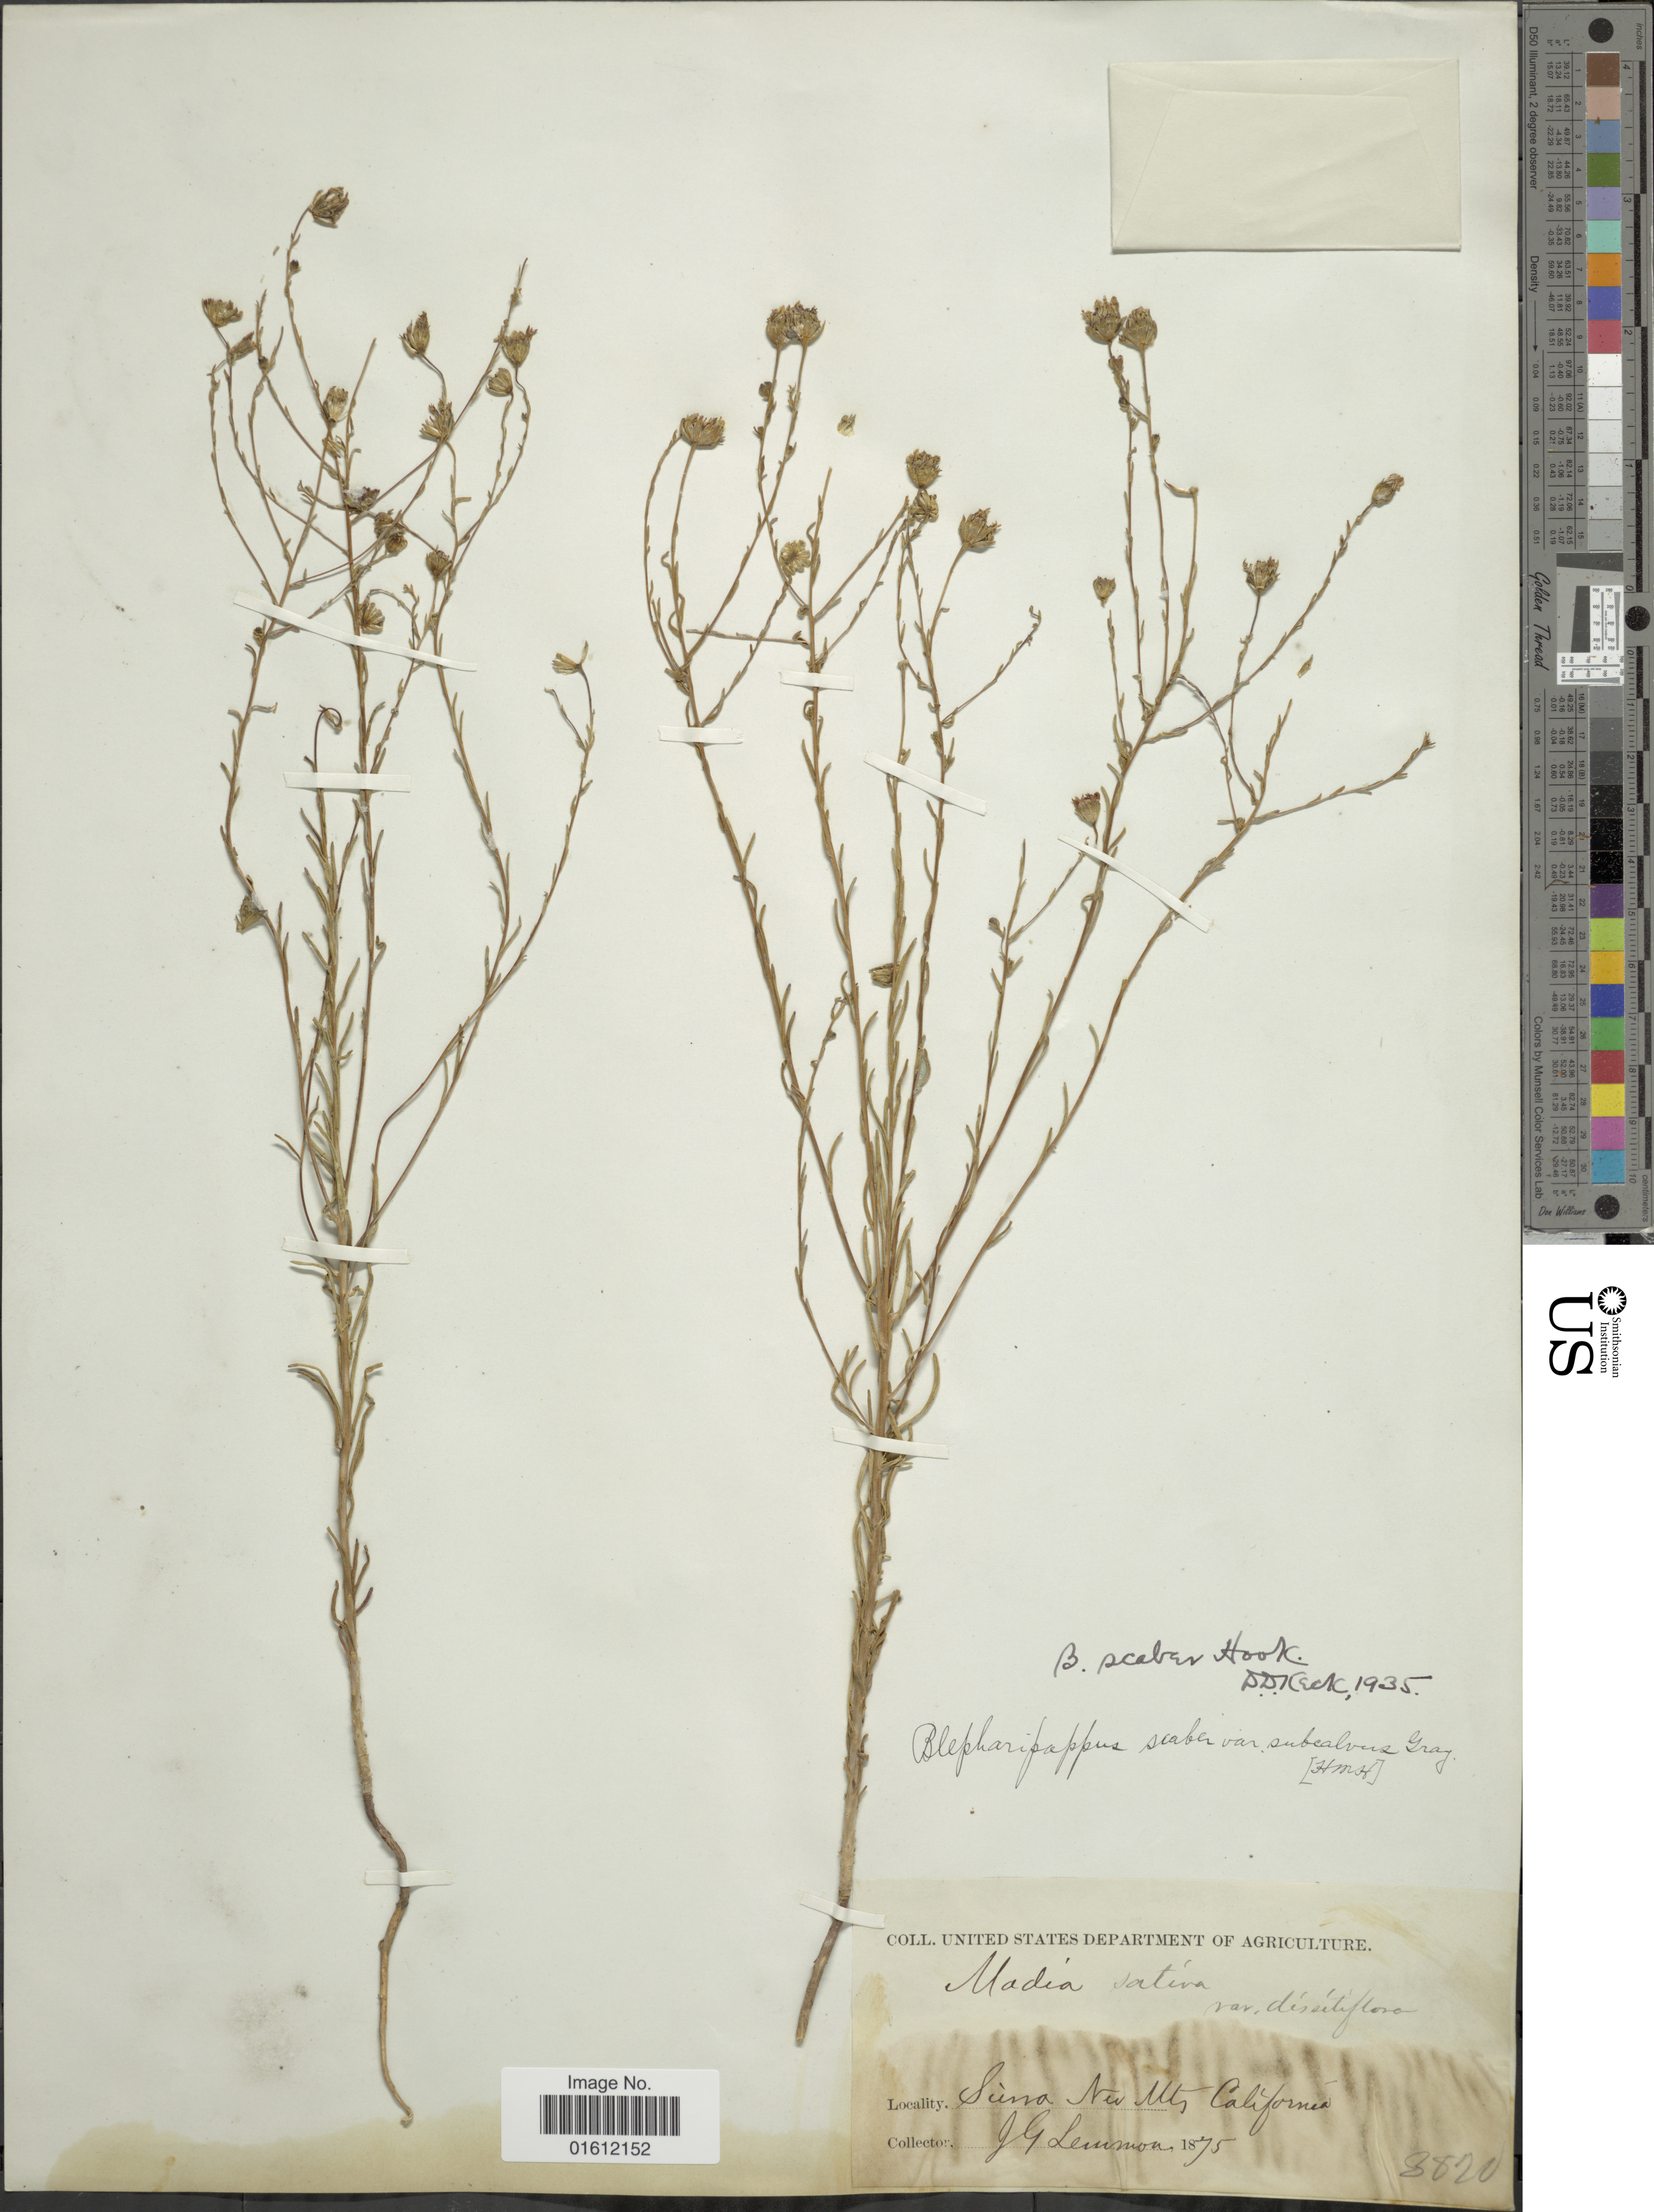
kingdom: Plantae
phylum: Tracheophyta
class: Magnoliopsida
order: Asterales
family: Asteraceae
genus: Blepharipappus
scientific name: Blepharipappus scaber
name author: Hook.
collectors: J. Lemmon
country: United States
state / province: California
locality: Sierra New Mts